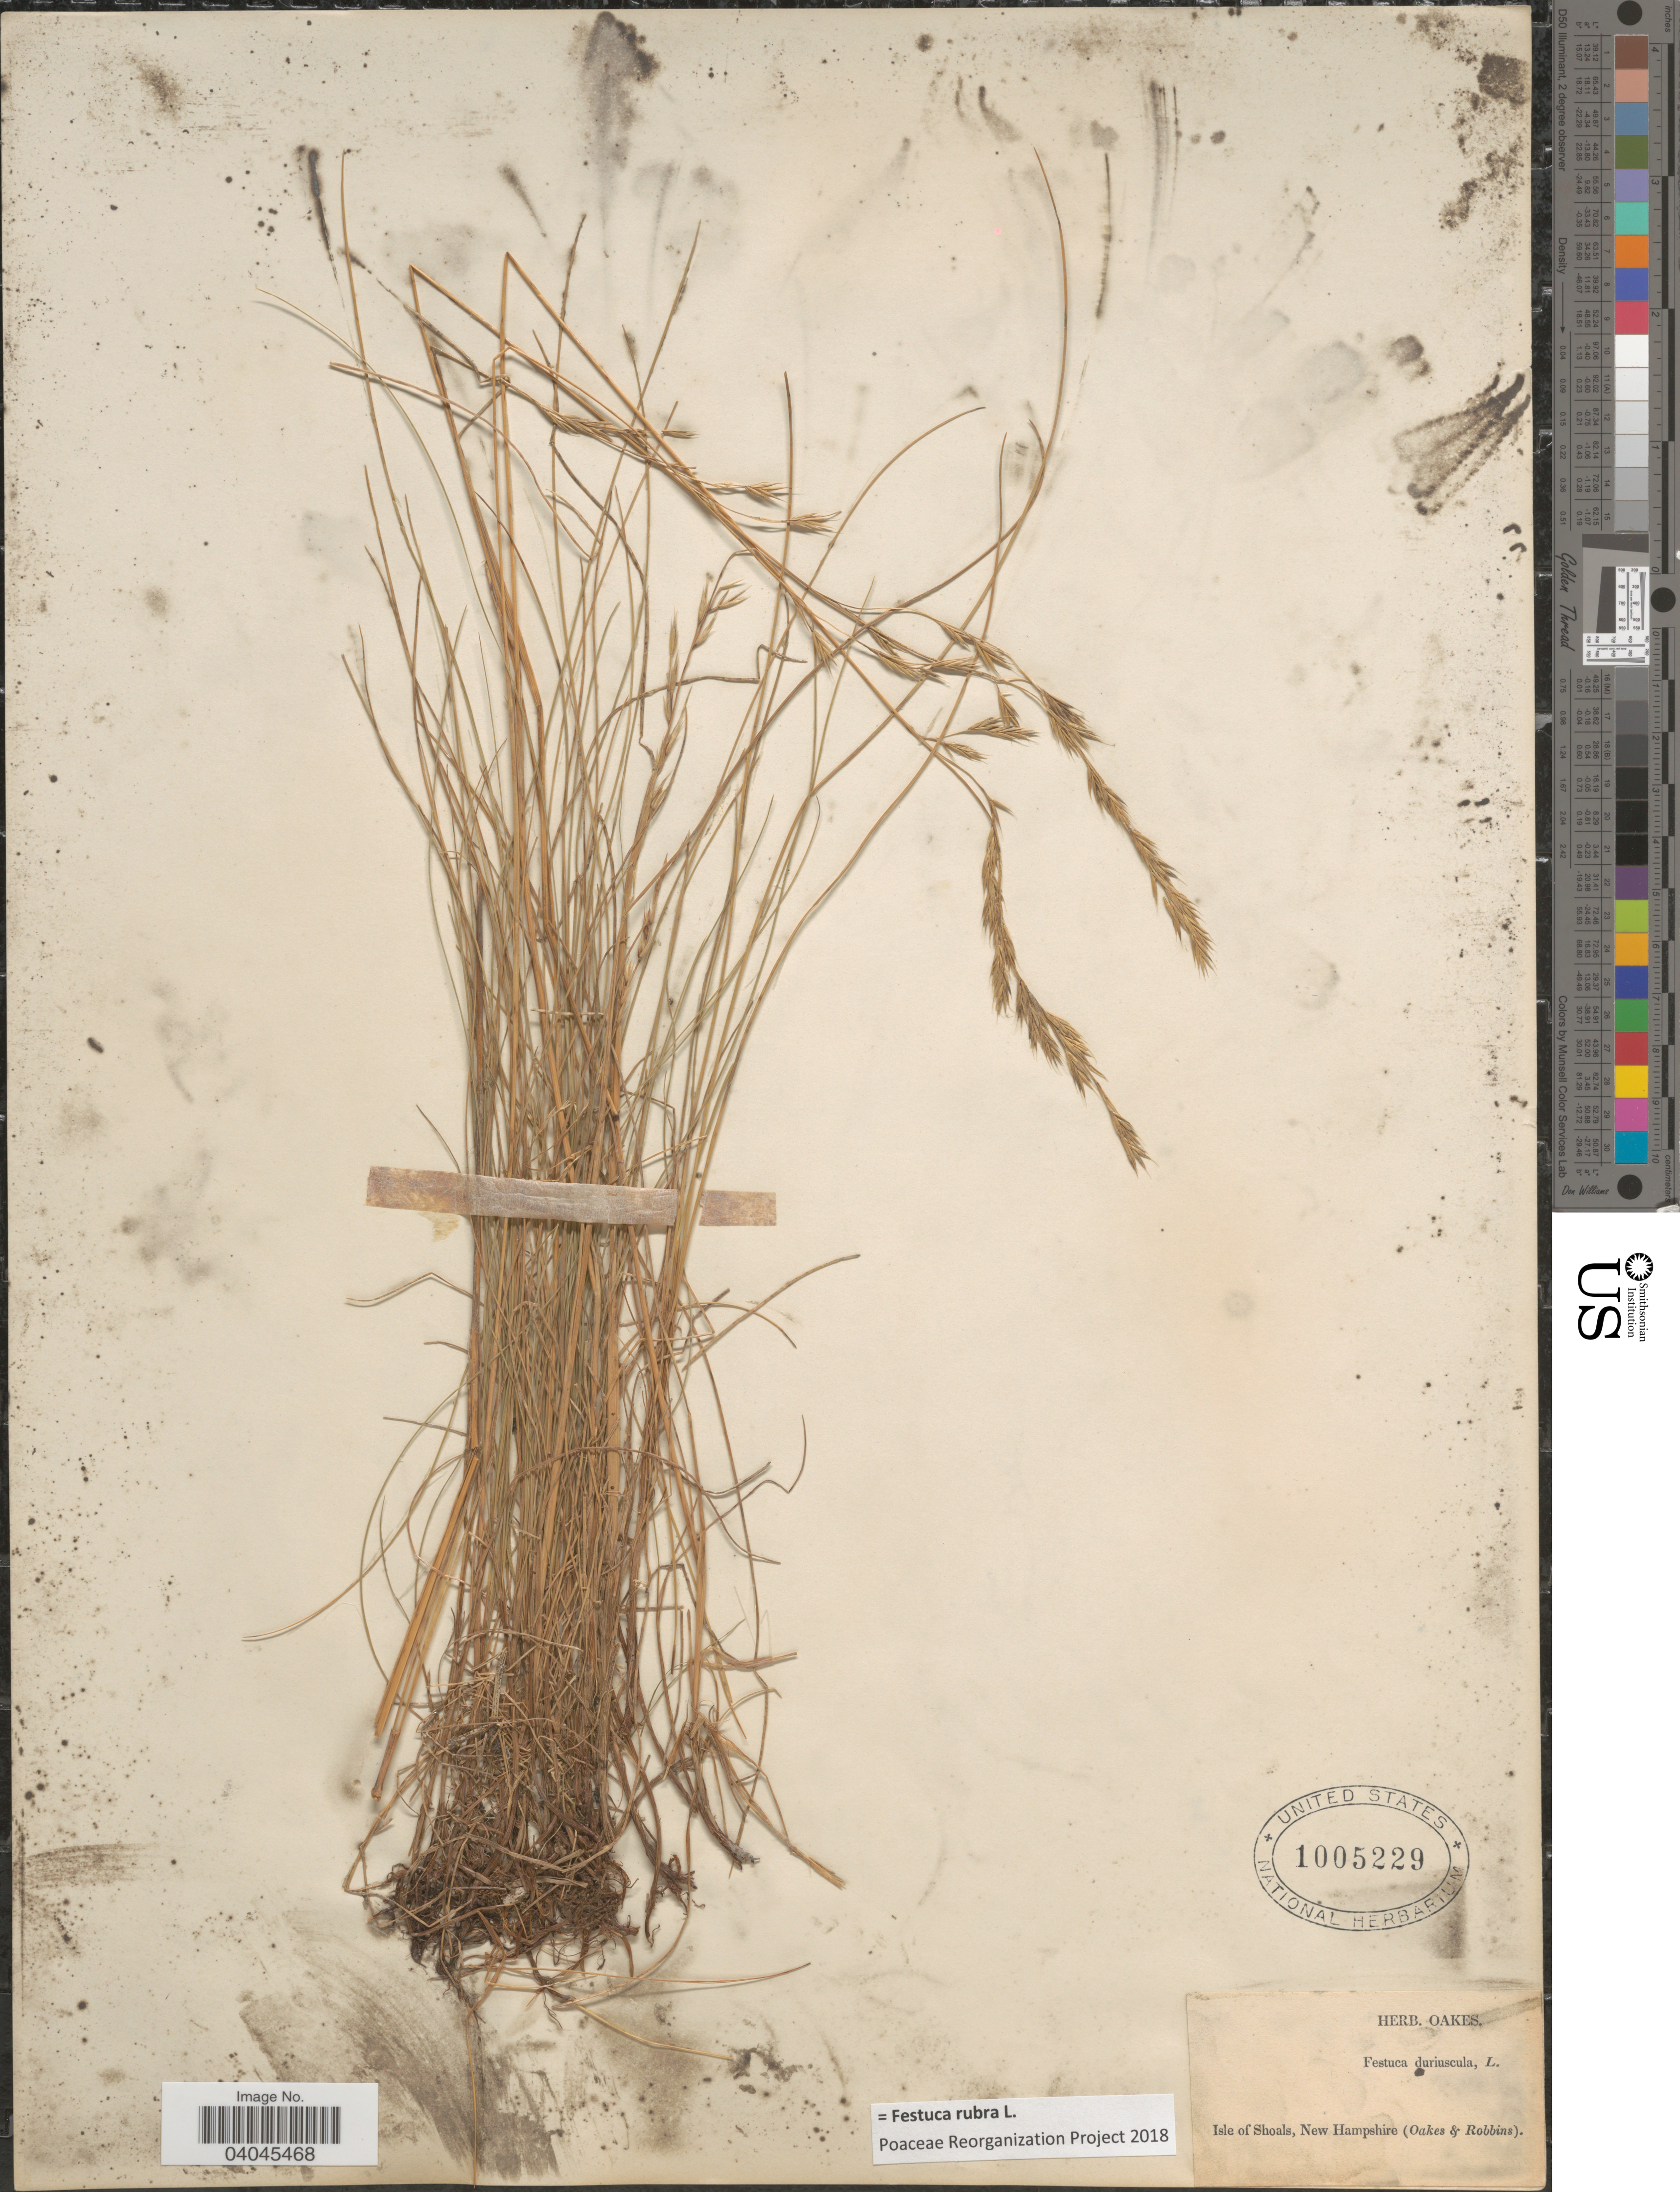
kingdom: Plantae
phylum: Tracheophyta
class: Liliopsida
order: Poales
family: Poaceae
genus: Festuca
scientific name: Festuca rubra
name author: L.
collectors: -. Oakes & -- Robbins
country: United States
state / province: New Hampshire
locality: Isle of Shoals.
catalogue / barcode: US 1005229